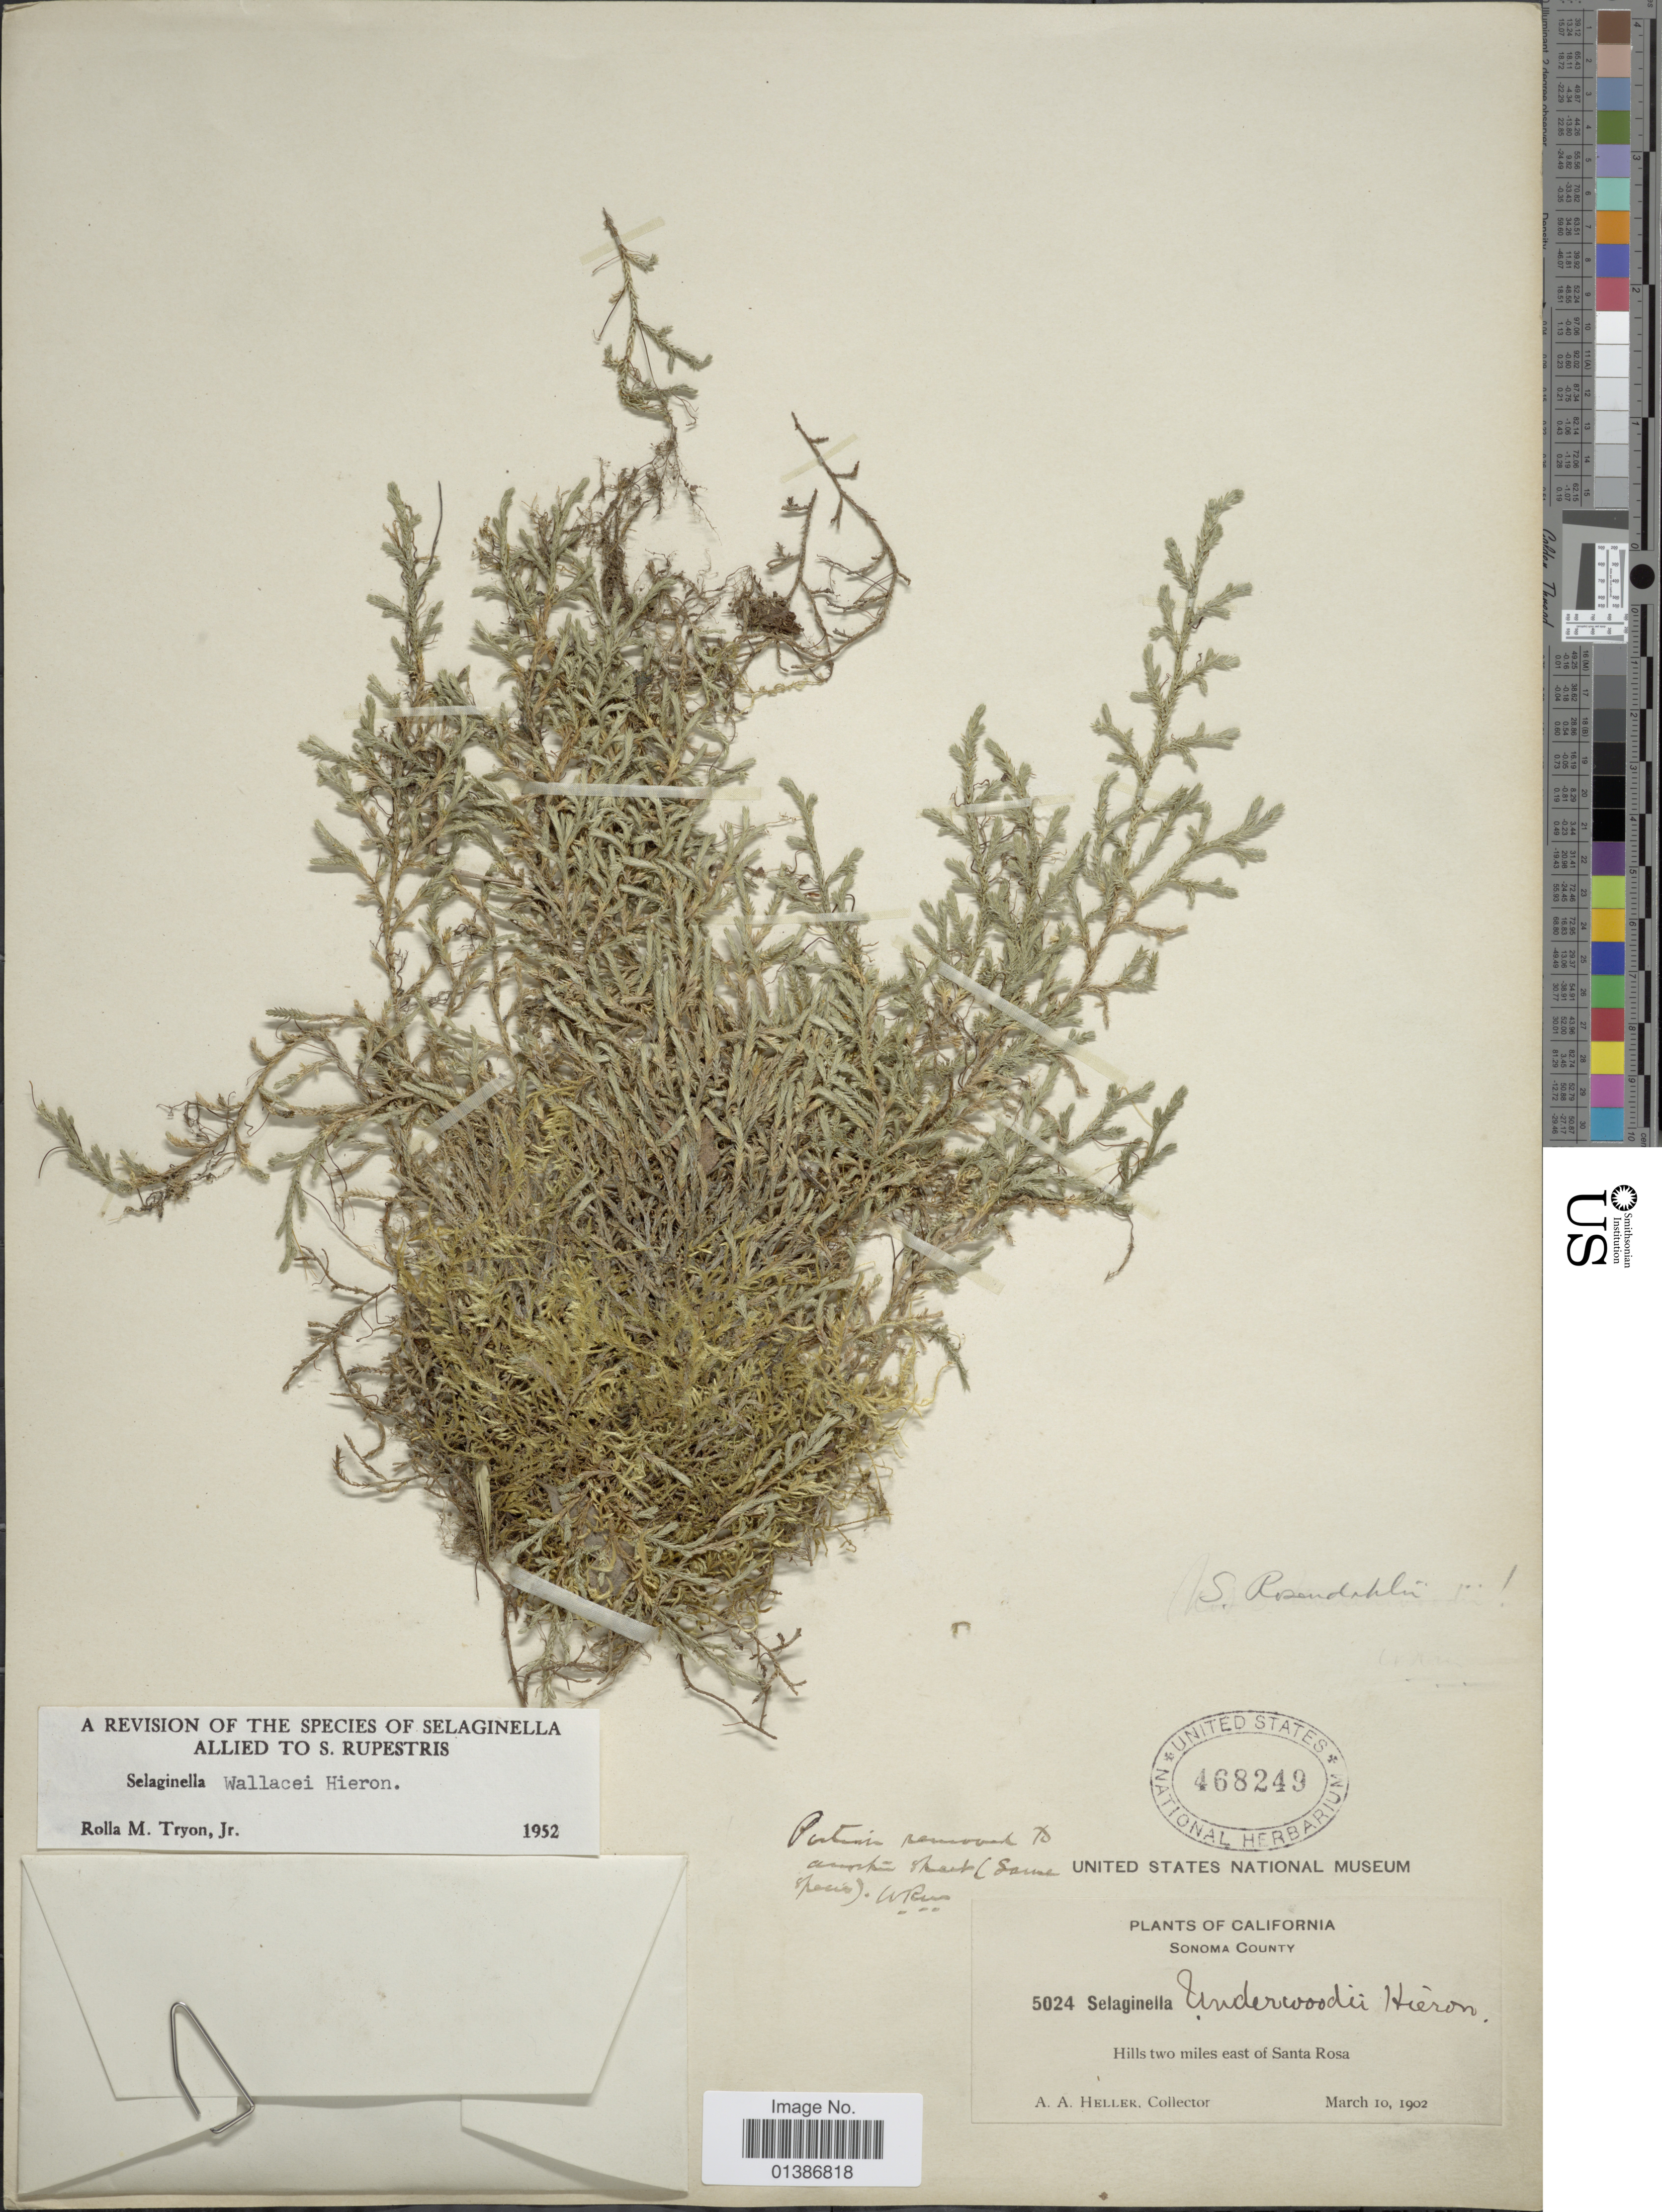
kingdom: Plantae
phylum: Tracheophyta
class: Lycopodiopsida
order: Selaginellales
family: Selaginellaceae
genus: Selaginella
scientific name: Selaginella wallacei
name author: Hieron.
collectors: A. A. Heller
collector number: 5024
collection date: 1902-03-10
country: United States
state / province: California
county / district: Sonoma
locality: Sonoma County. Hills two miles east of Santa Rosa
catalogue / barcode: US 468249